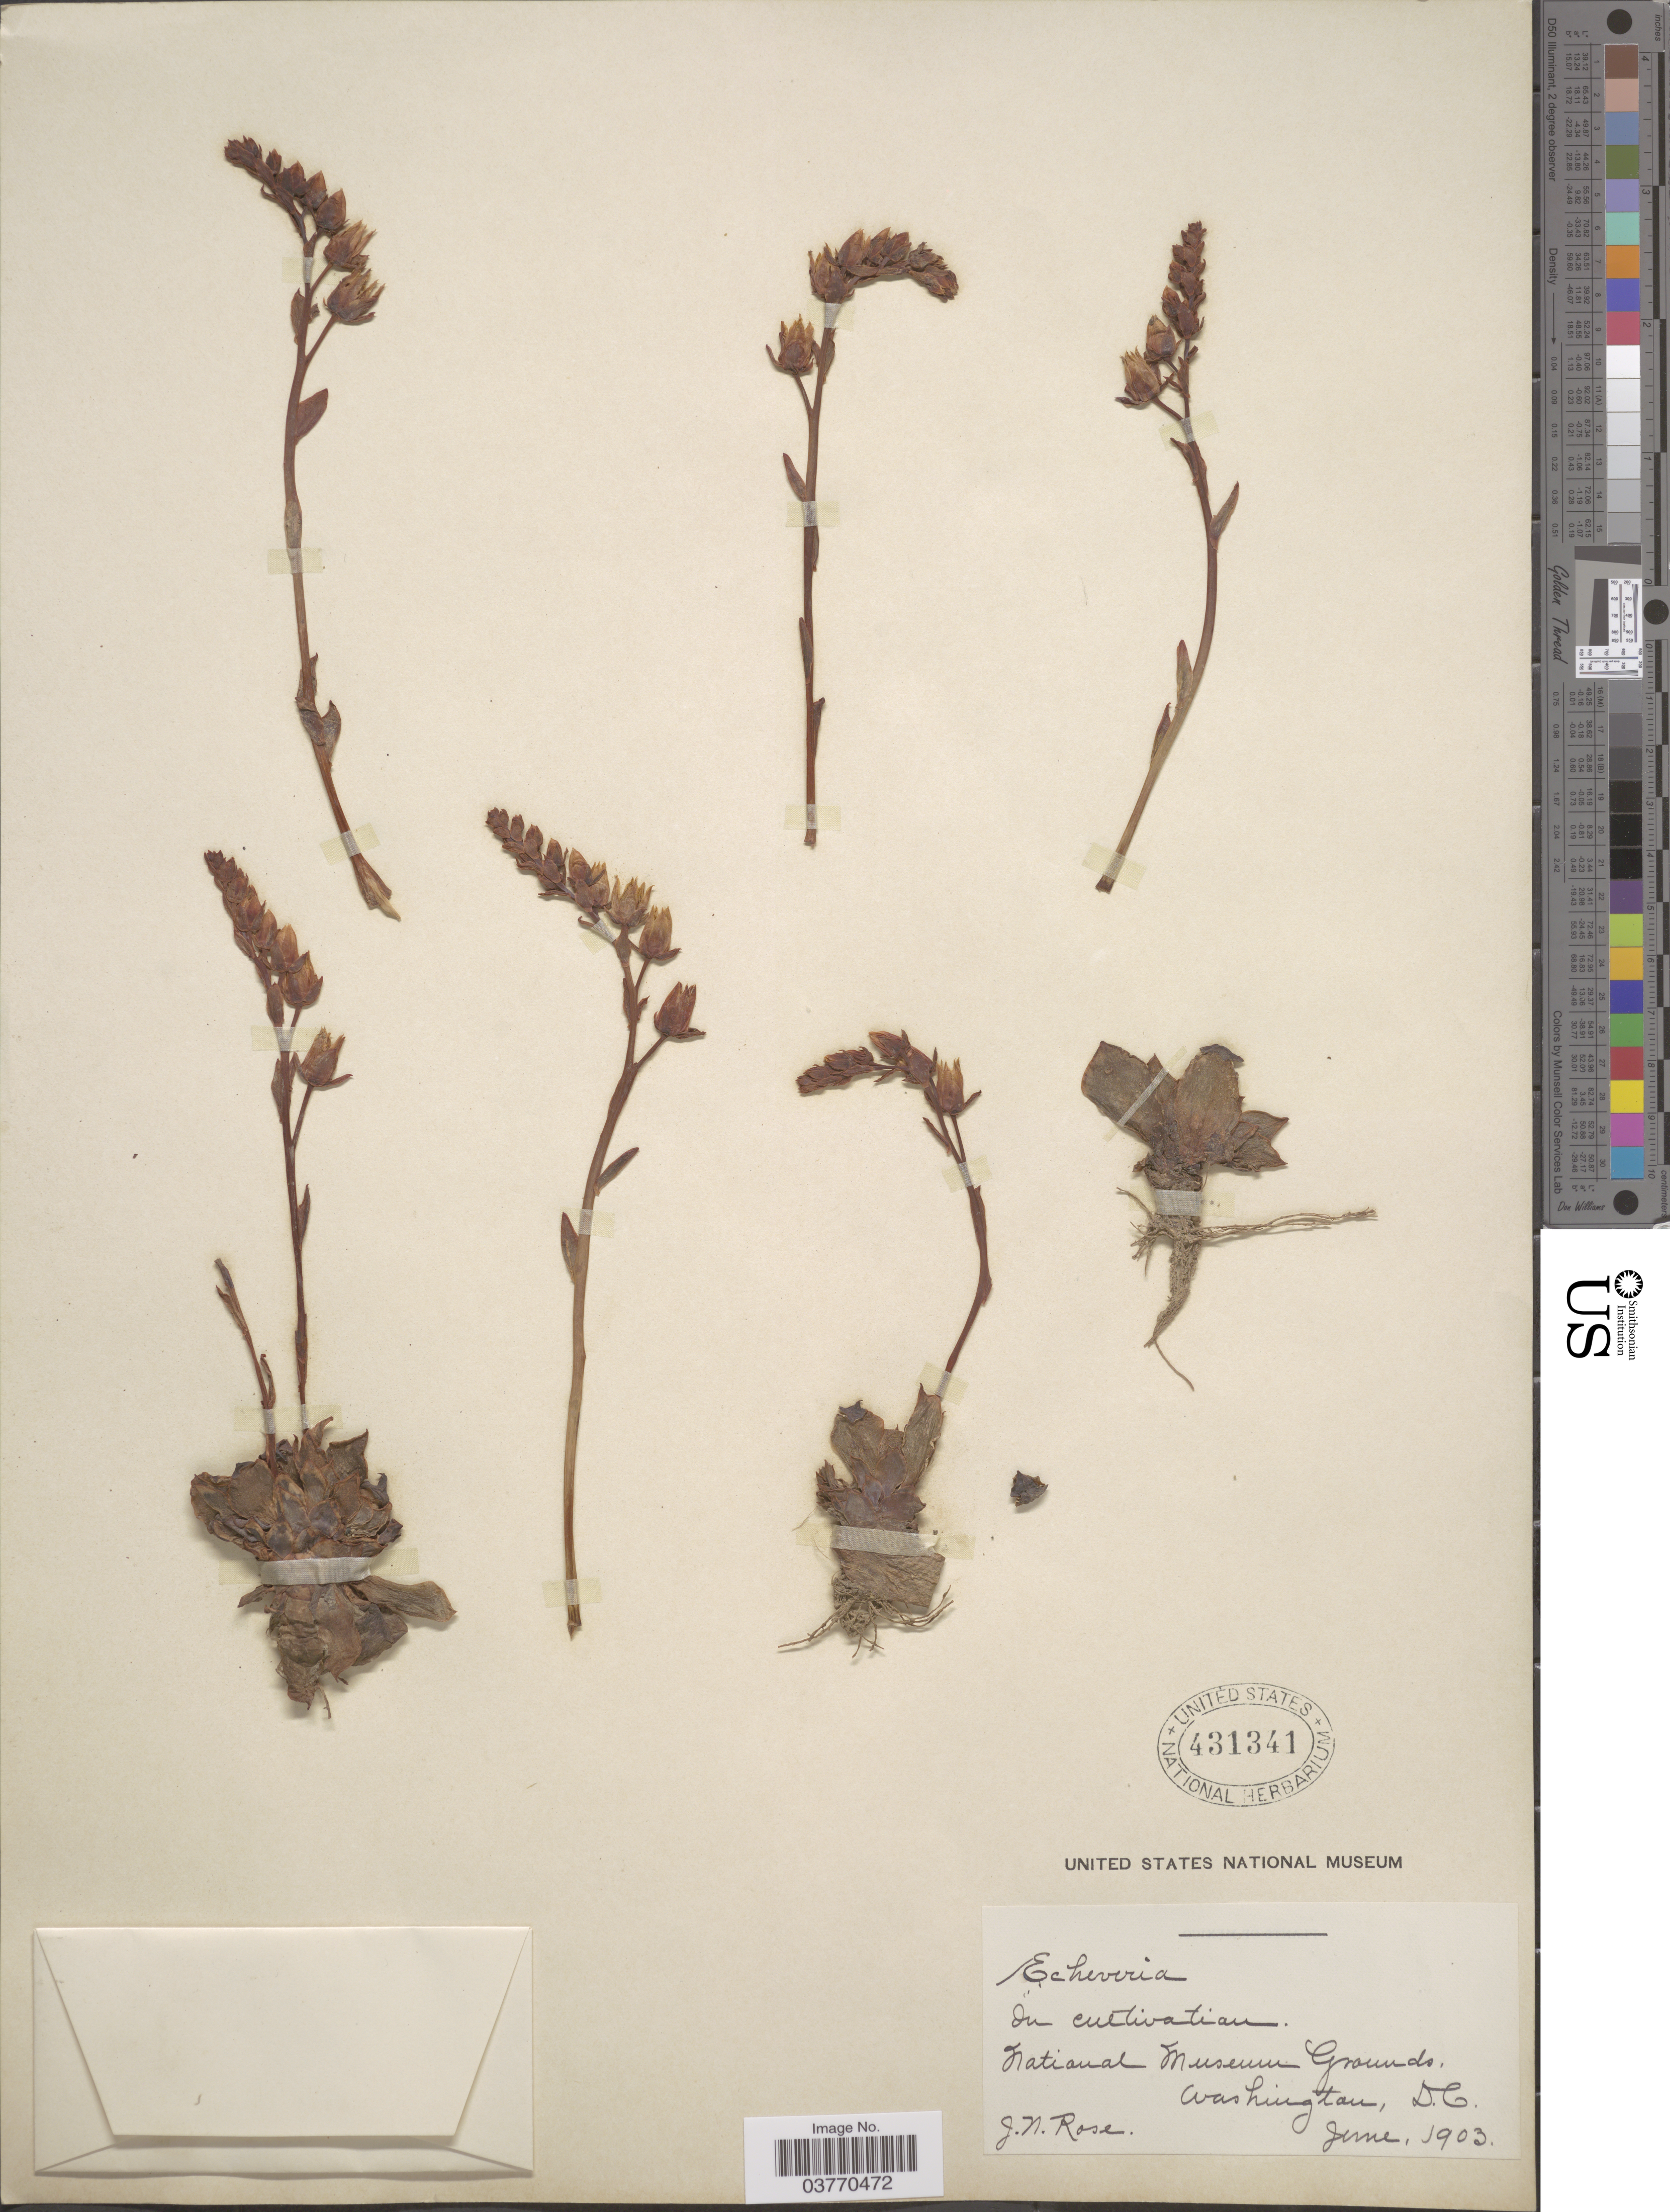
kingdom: Plantae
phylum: Tracheophyta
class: Magnoliopsida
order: Saxifragales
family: Crassulaceae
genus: Echeveria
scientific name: Echeveria sp.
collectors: J. N. Rose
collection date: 1903-06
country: United States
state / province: District of Columbia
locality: National Museum Grounds, Washington.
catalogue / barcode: US 431341